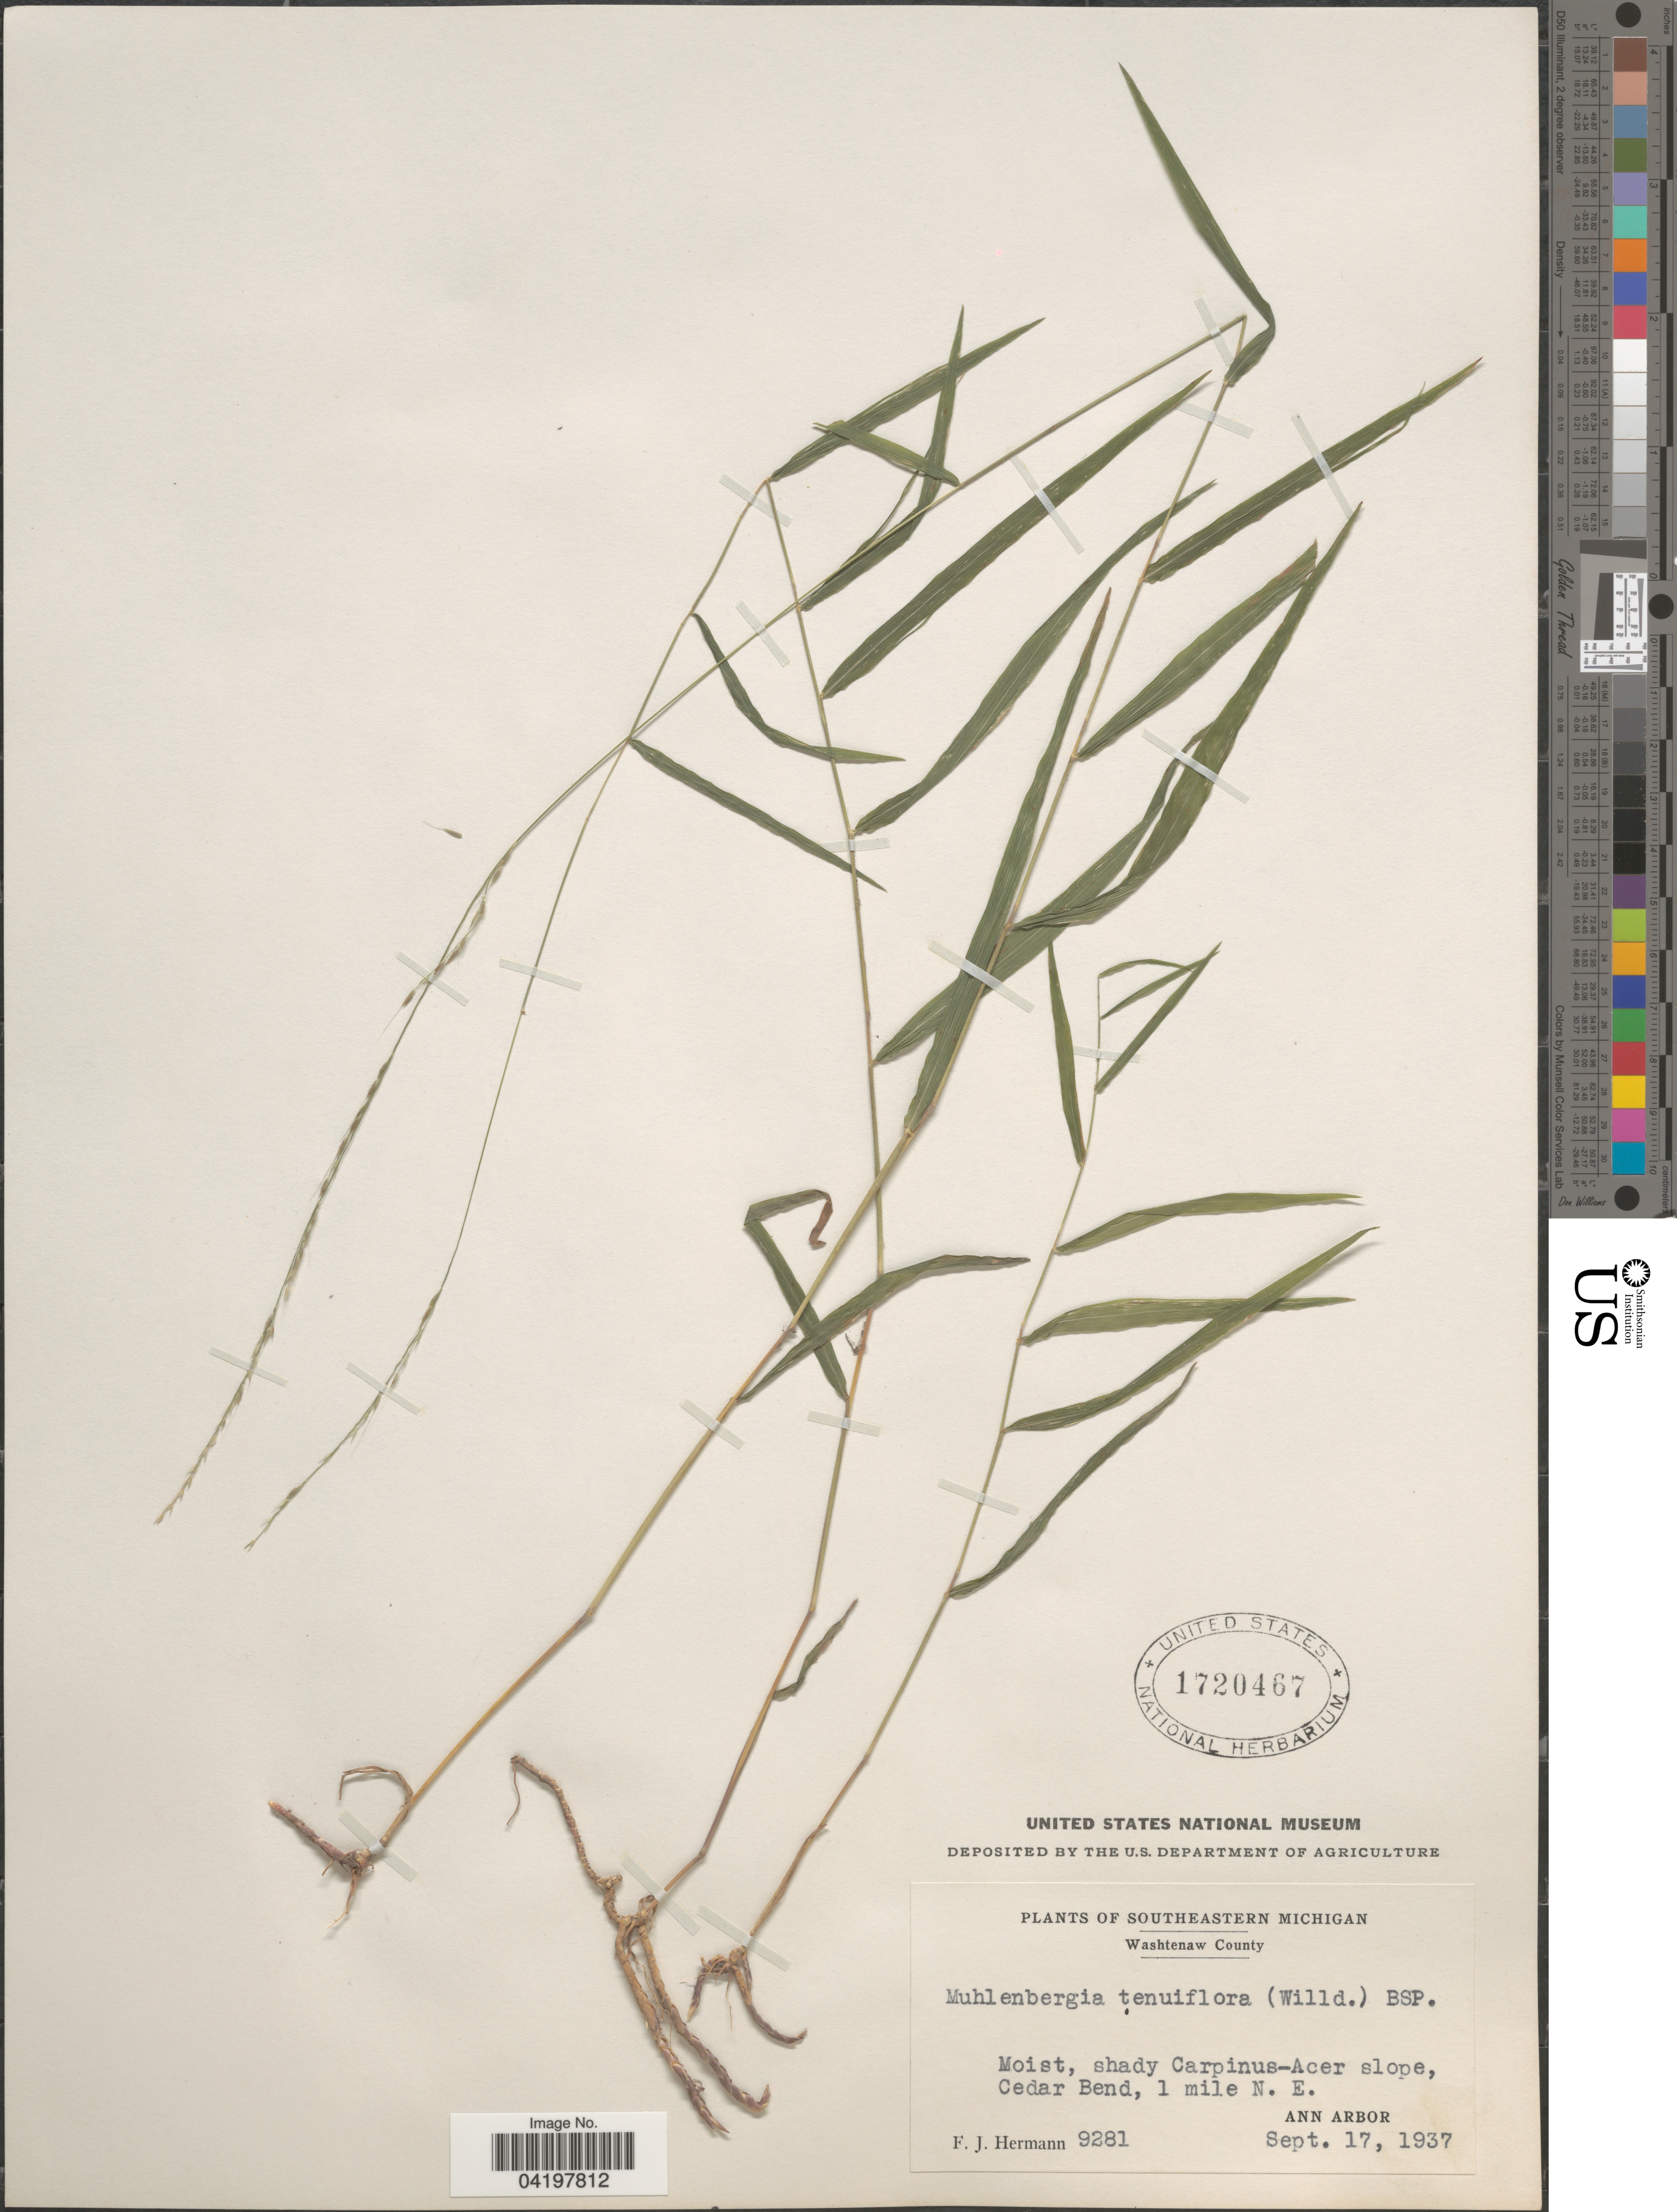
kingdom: Plantae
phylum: Tracheophyta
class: Liliopsida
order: Poales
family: Poaceae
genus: Muhlenbergia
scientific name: Muhlenbergia tenuiflora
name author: (Willd.) Britton, Stearns & Poggenb.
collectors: F. J. Hermann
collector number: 9281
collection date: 1937-09-17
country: United States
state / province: Michigan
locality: Southeastern Michigan. Washtenaw County. Moist, shady Carpinus-Acer slope, Cedar Bend, 1 mile N. E. Ann Arbor.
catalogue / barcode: US 1720467